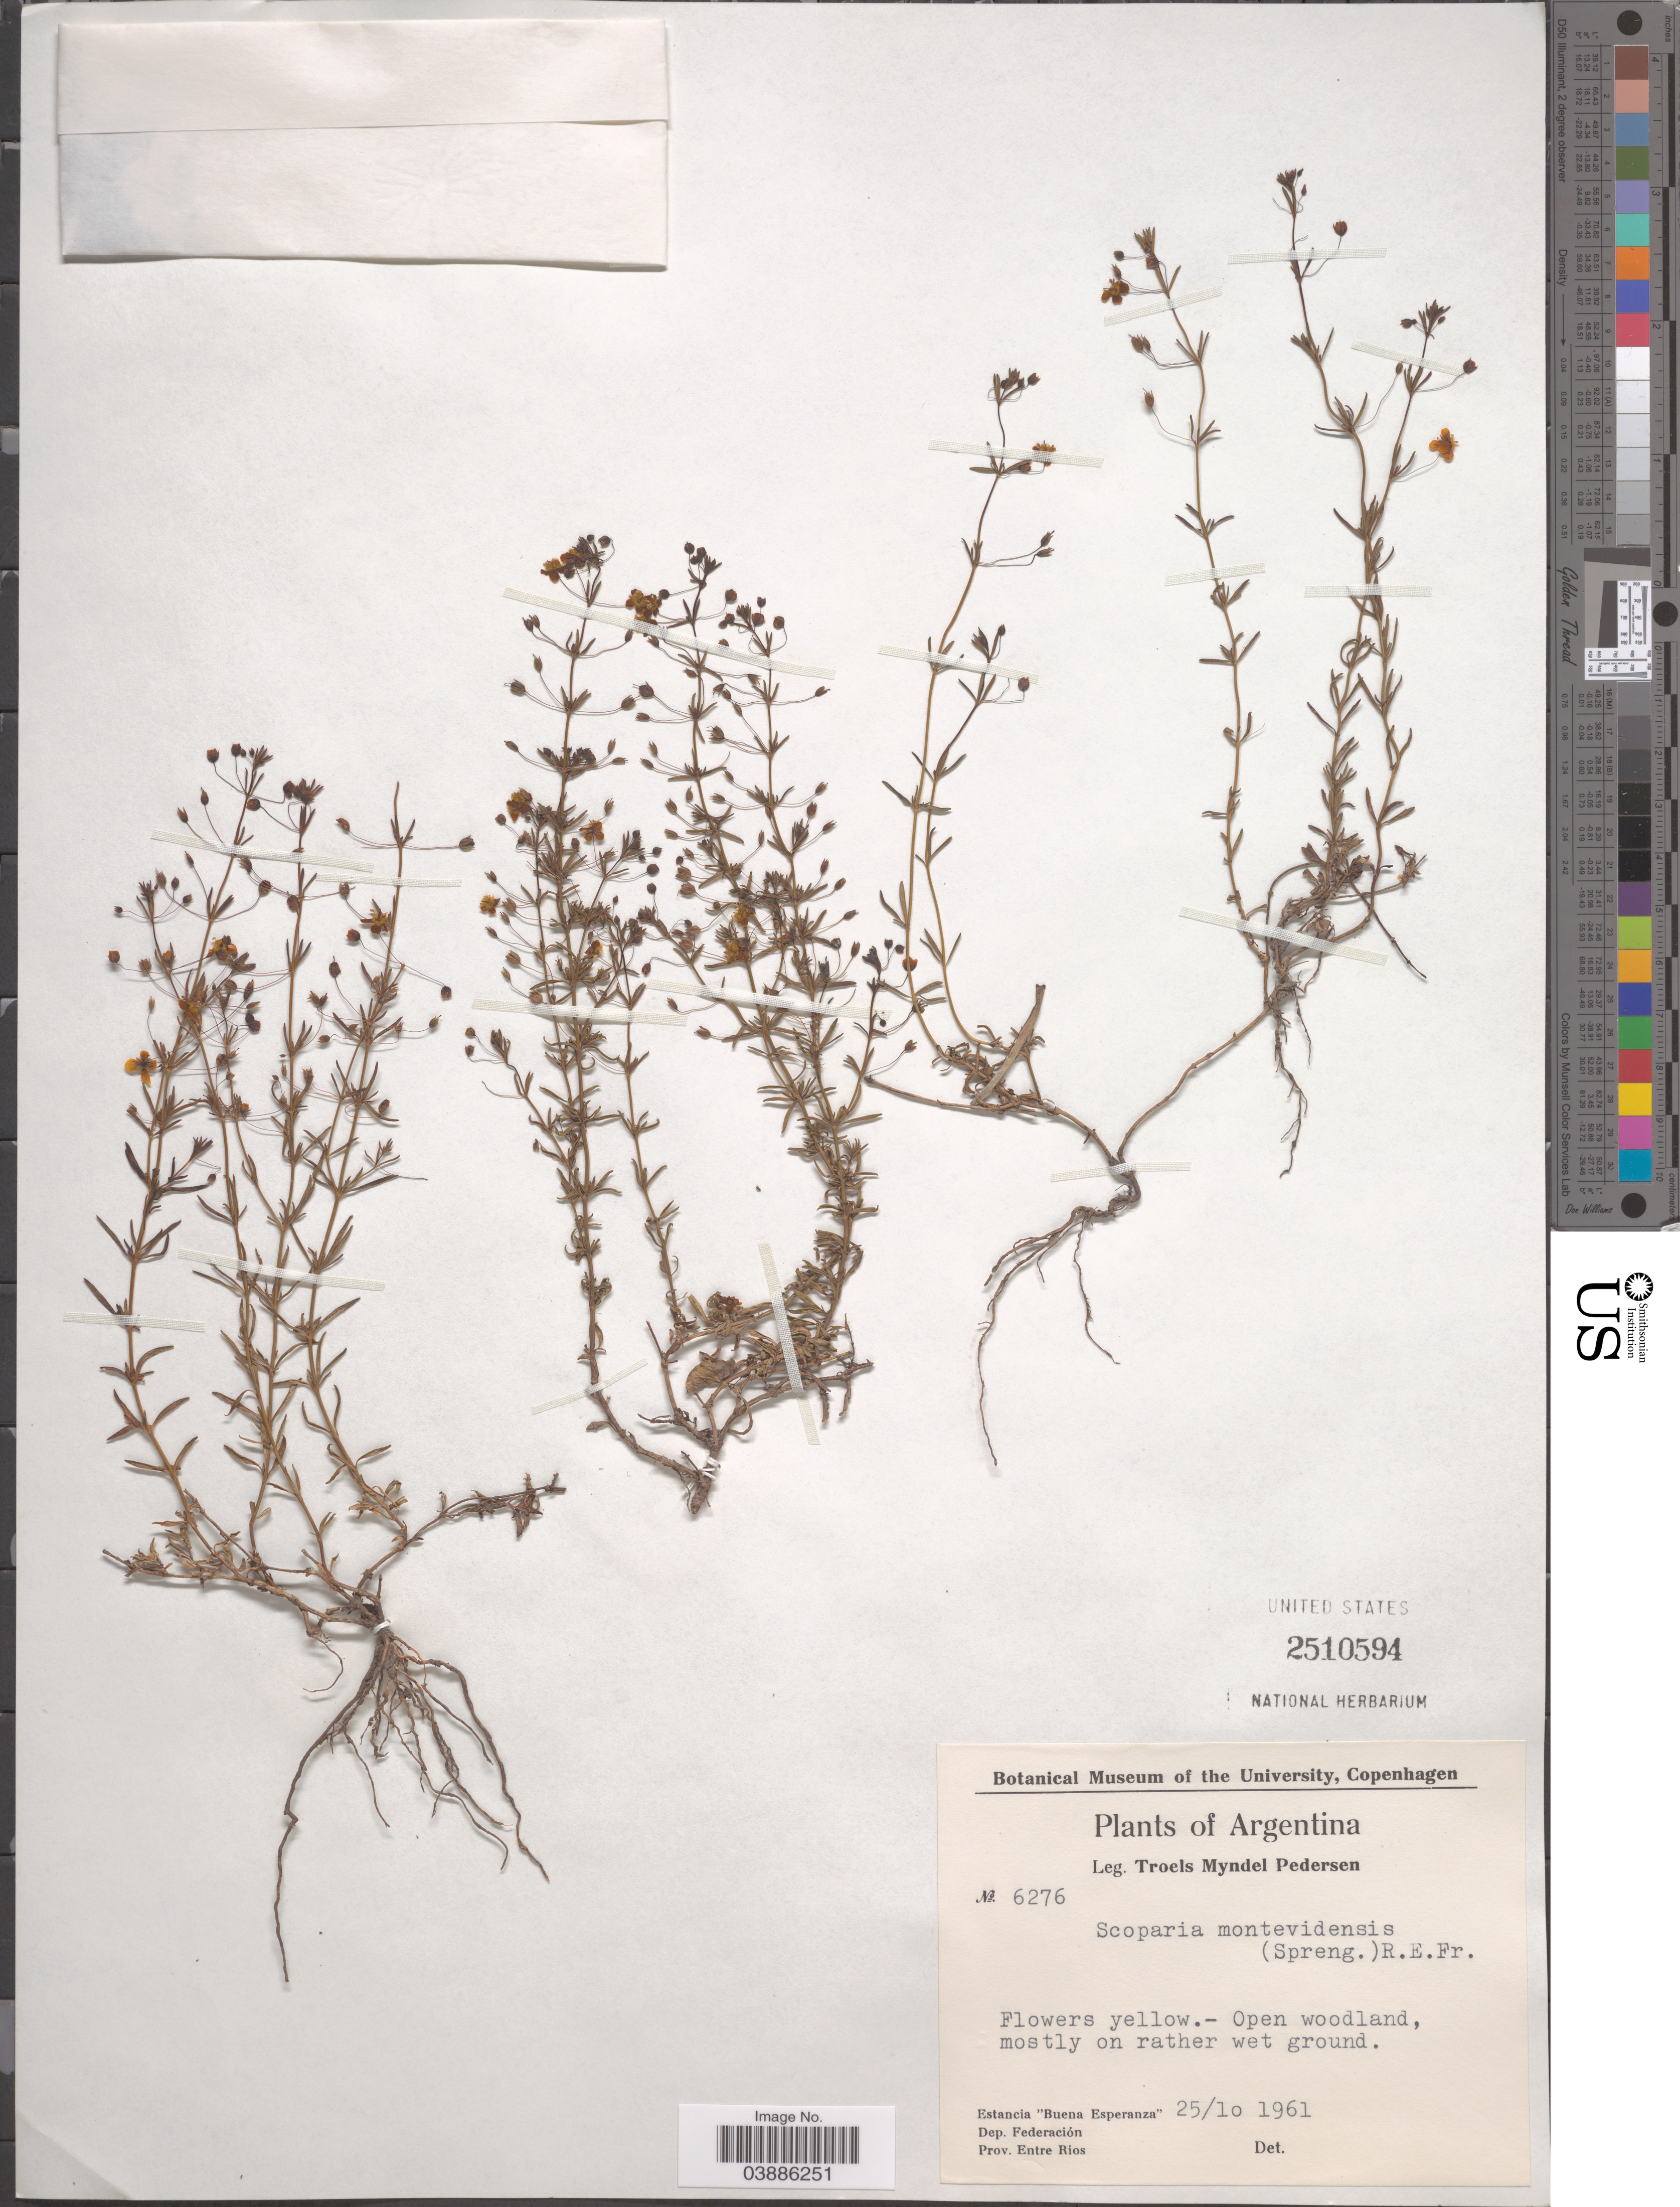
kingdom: Plantae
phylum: Tracheophyta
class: Magnoliopsida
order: Lamiales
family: Plantaginaceae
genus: Scoparia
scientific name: Scoparia montevidensis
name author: (Spreng.) R.E. Fr.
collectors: T. Pederson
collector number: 6276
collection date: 1961-10-25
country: Argentina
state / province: Entre Rios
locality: Estancia "Buena Esperanza". Dep. Federación.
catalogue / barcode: US 2510594